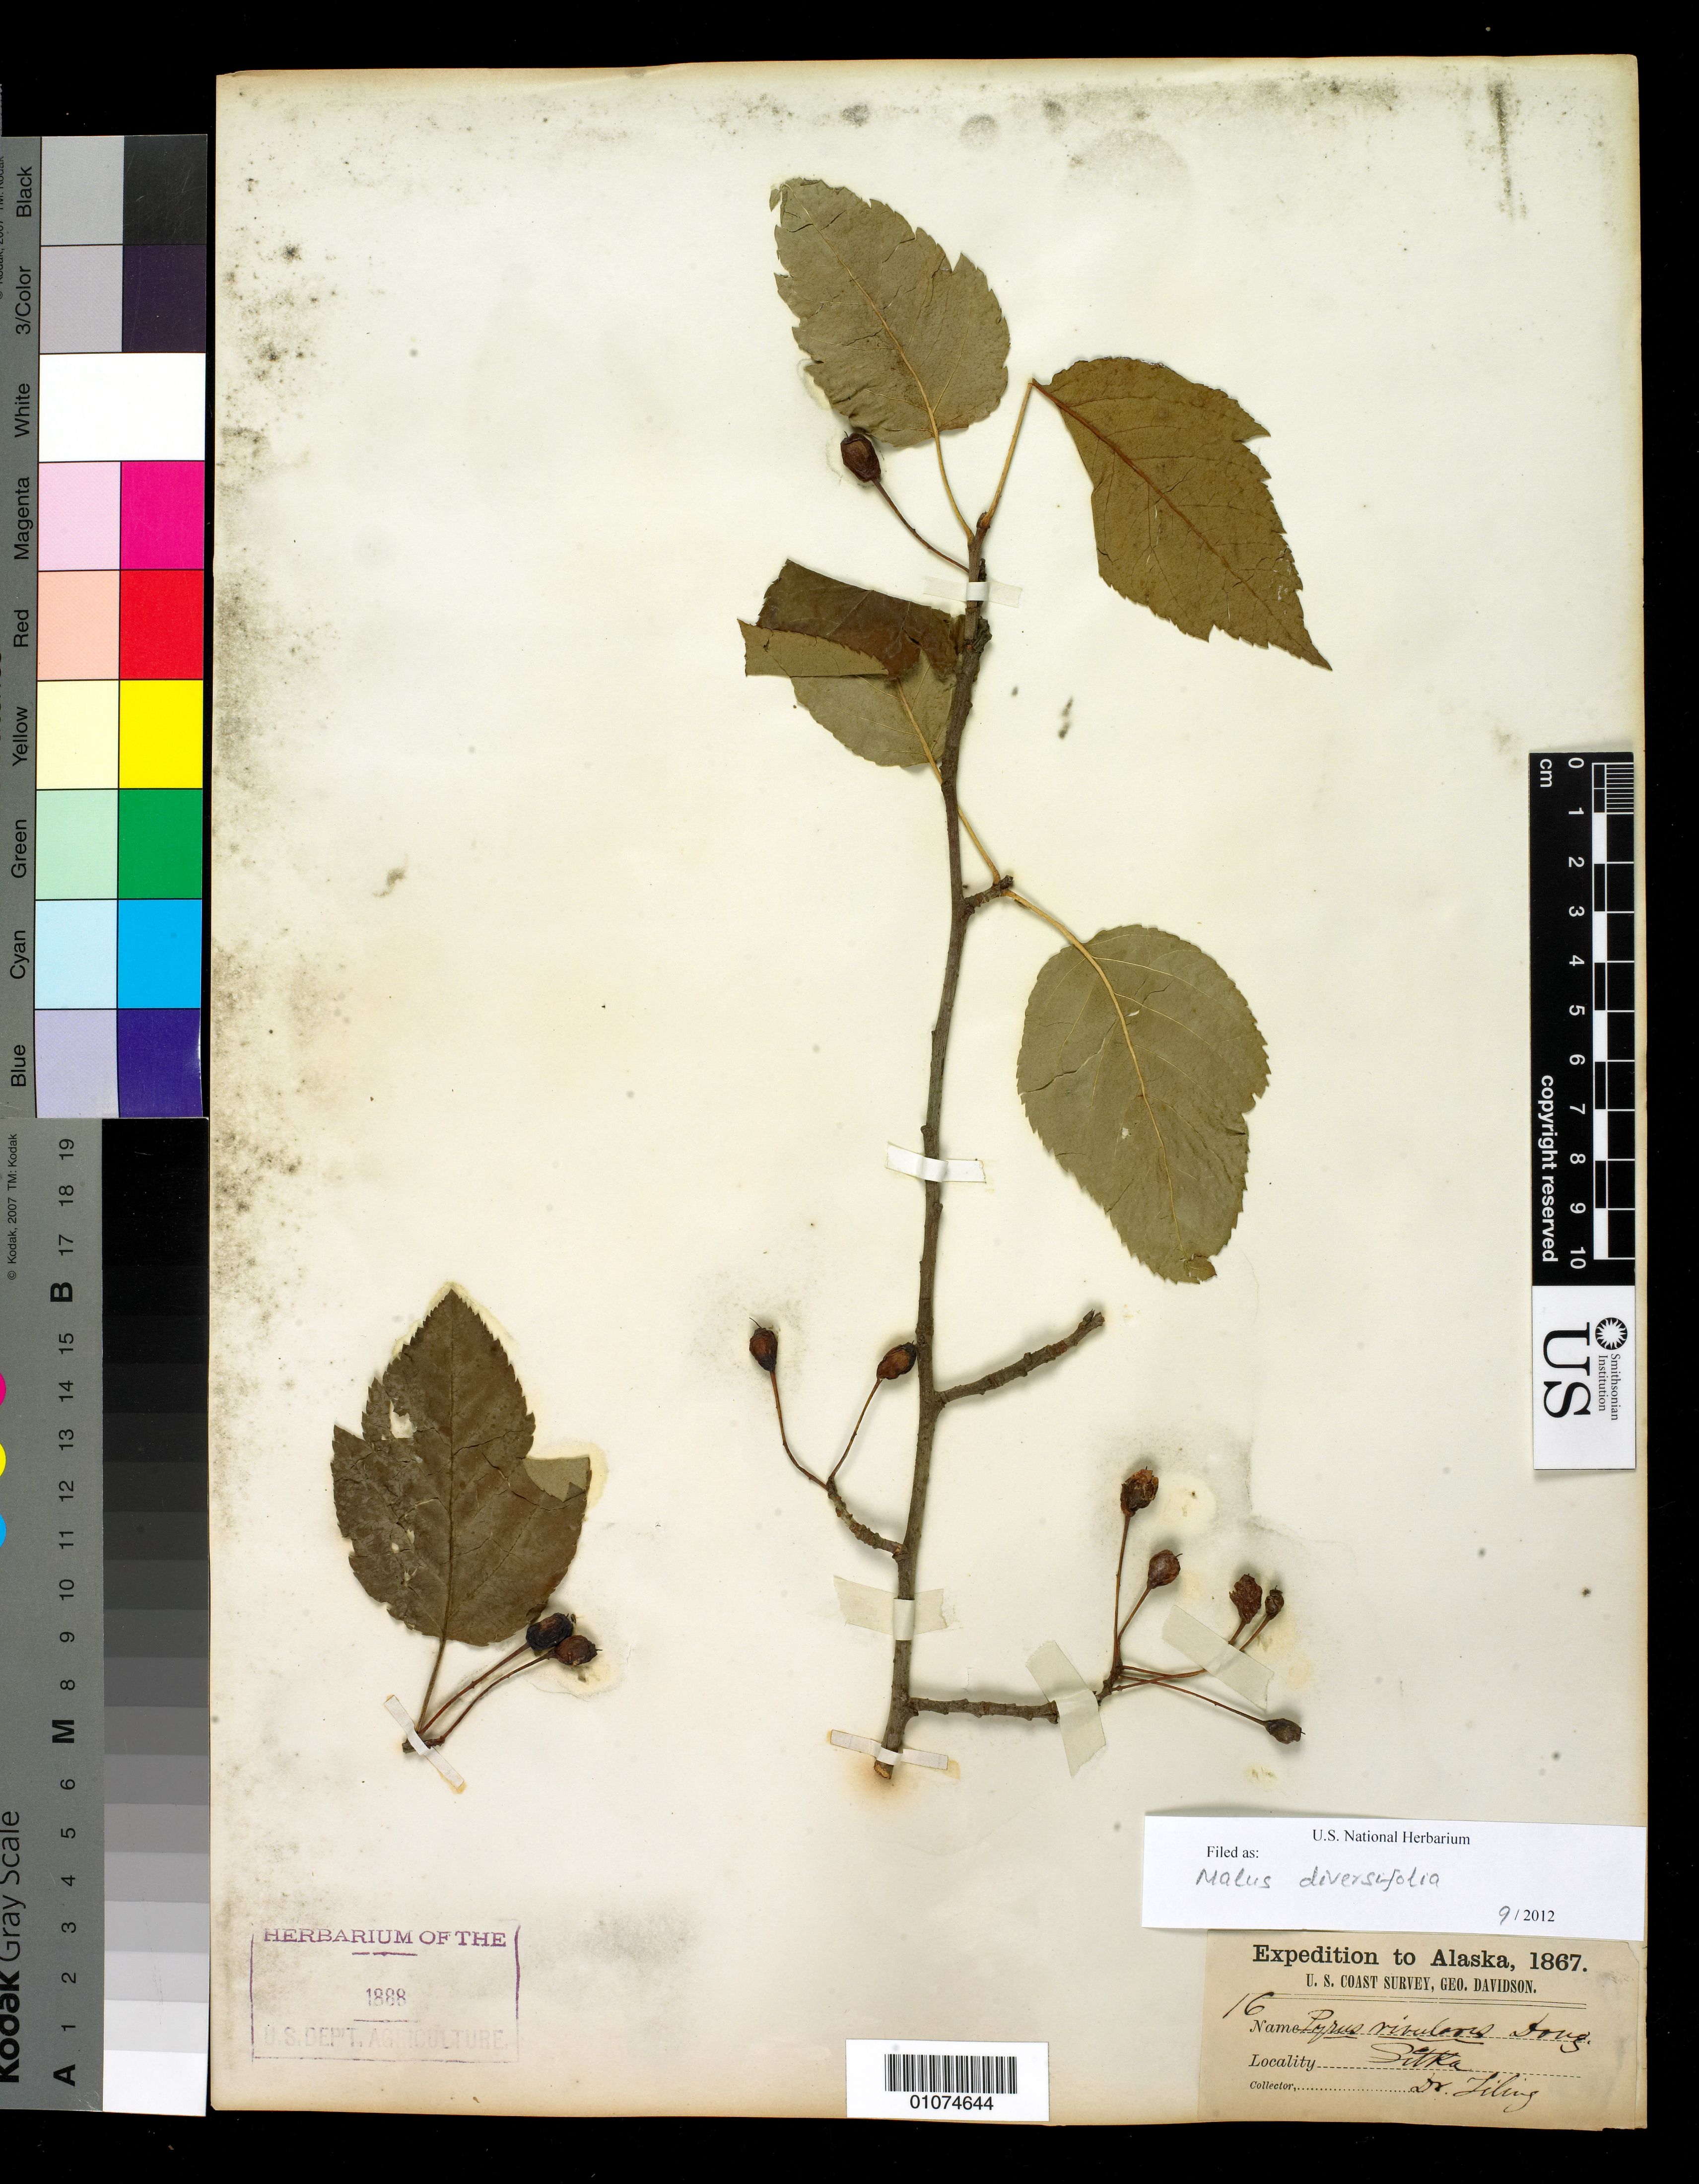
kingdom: Plantae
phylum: Tracheophyta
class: Magnoliopsida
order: Rosales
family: Rosaceae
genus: Malus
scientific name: Malus diversifolia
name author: (Bong.) M. Roem.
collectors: V. Zeleny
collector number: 16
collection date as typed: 1867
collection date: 1867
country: United States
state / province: alaska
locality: Sitka